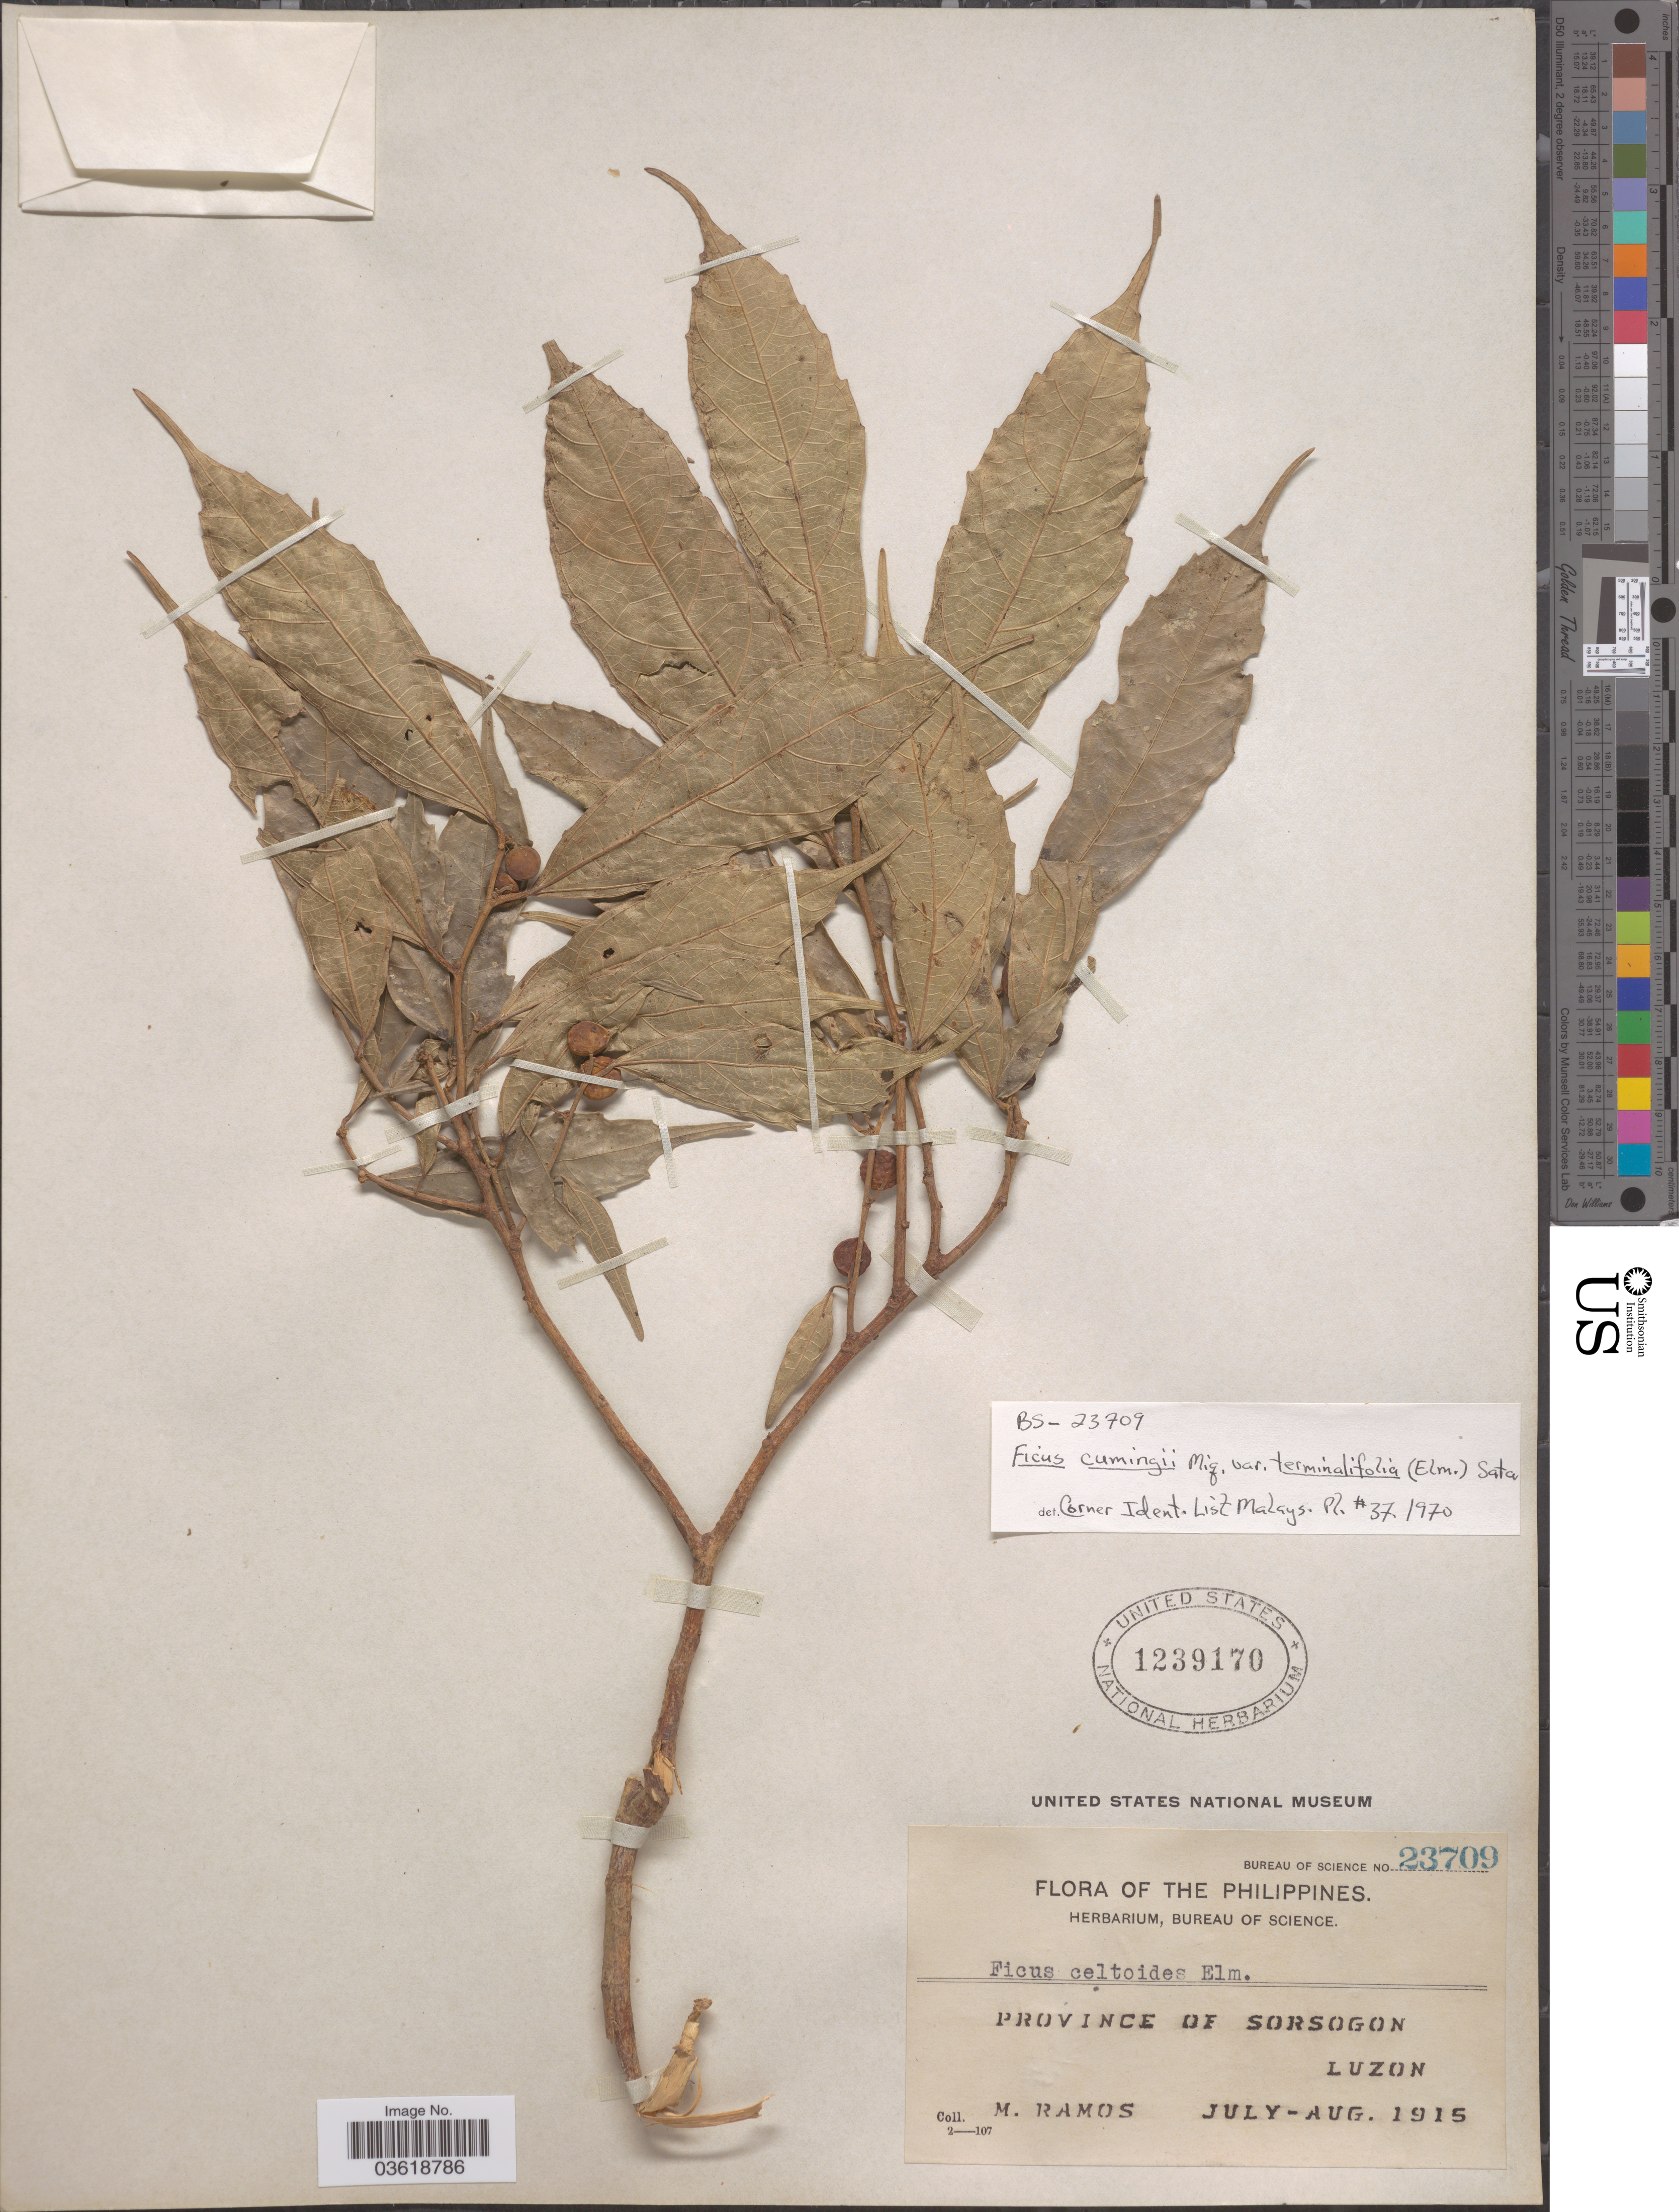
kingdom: Plantae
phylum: Tracheophyta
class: Magnoliopsida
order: Rosales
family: Moraceae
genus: Ficus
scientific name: Ficus cumingii var. terminalifolia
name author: (Elmer) Sata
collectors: M. Ramos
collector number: Bureau of Science 23709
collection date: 1915-07/1915-08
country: Philippines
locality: Province of Sorsogon. Luzon.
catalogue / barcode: US 1239170